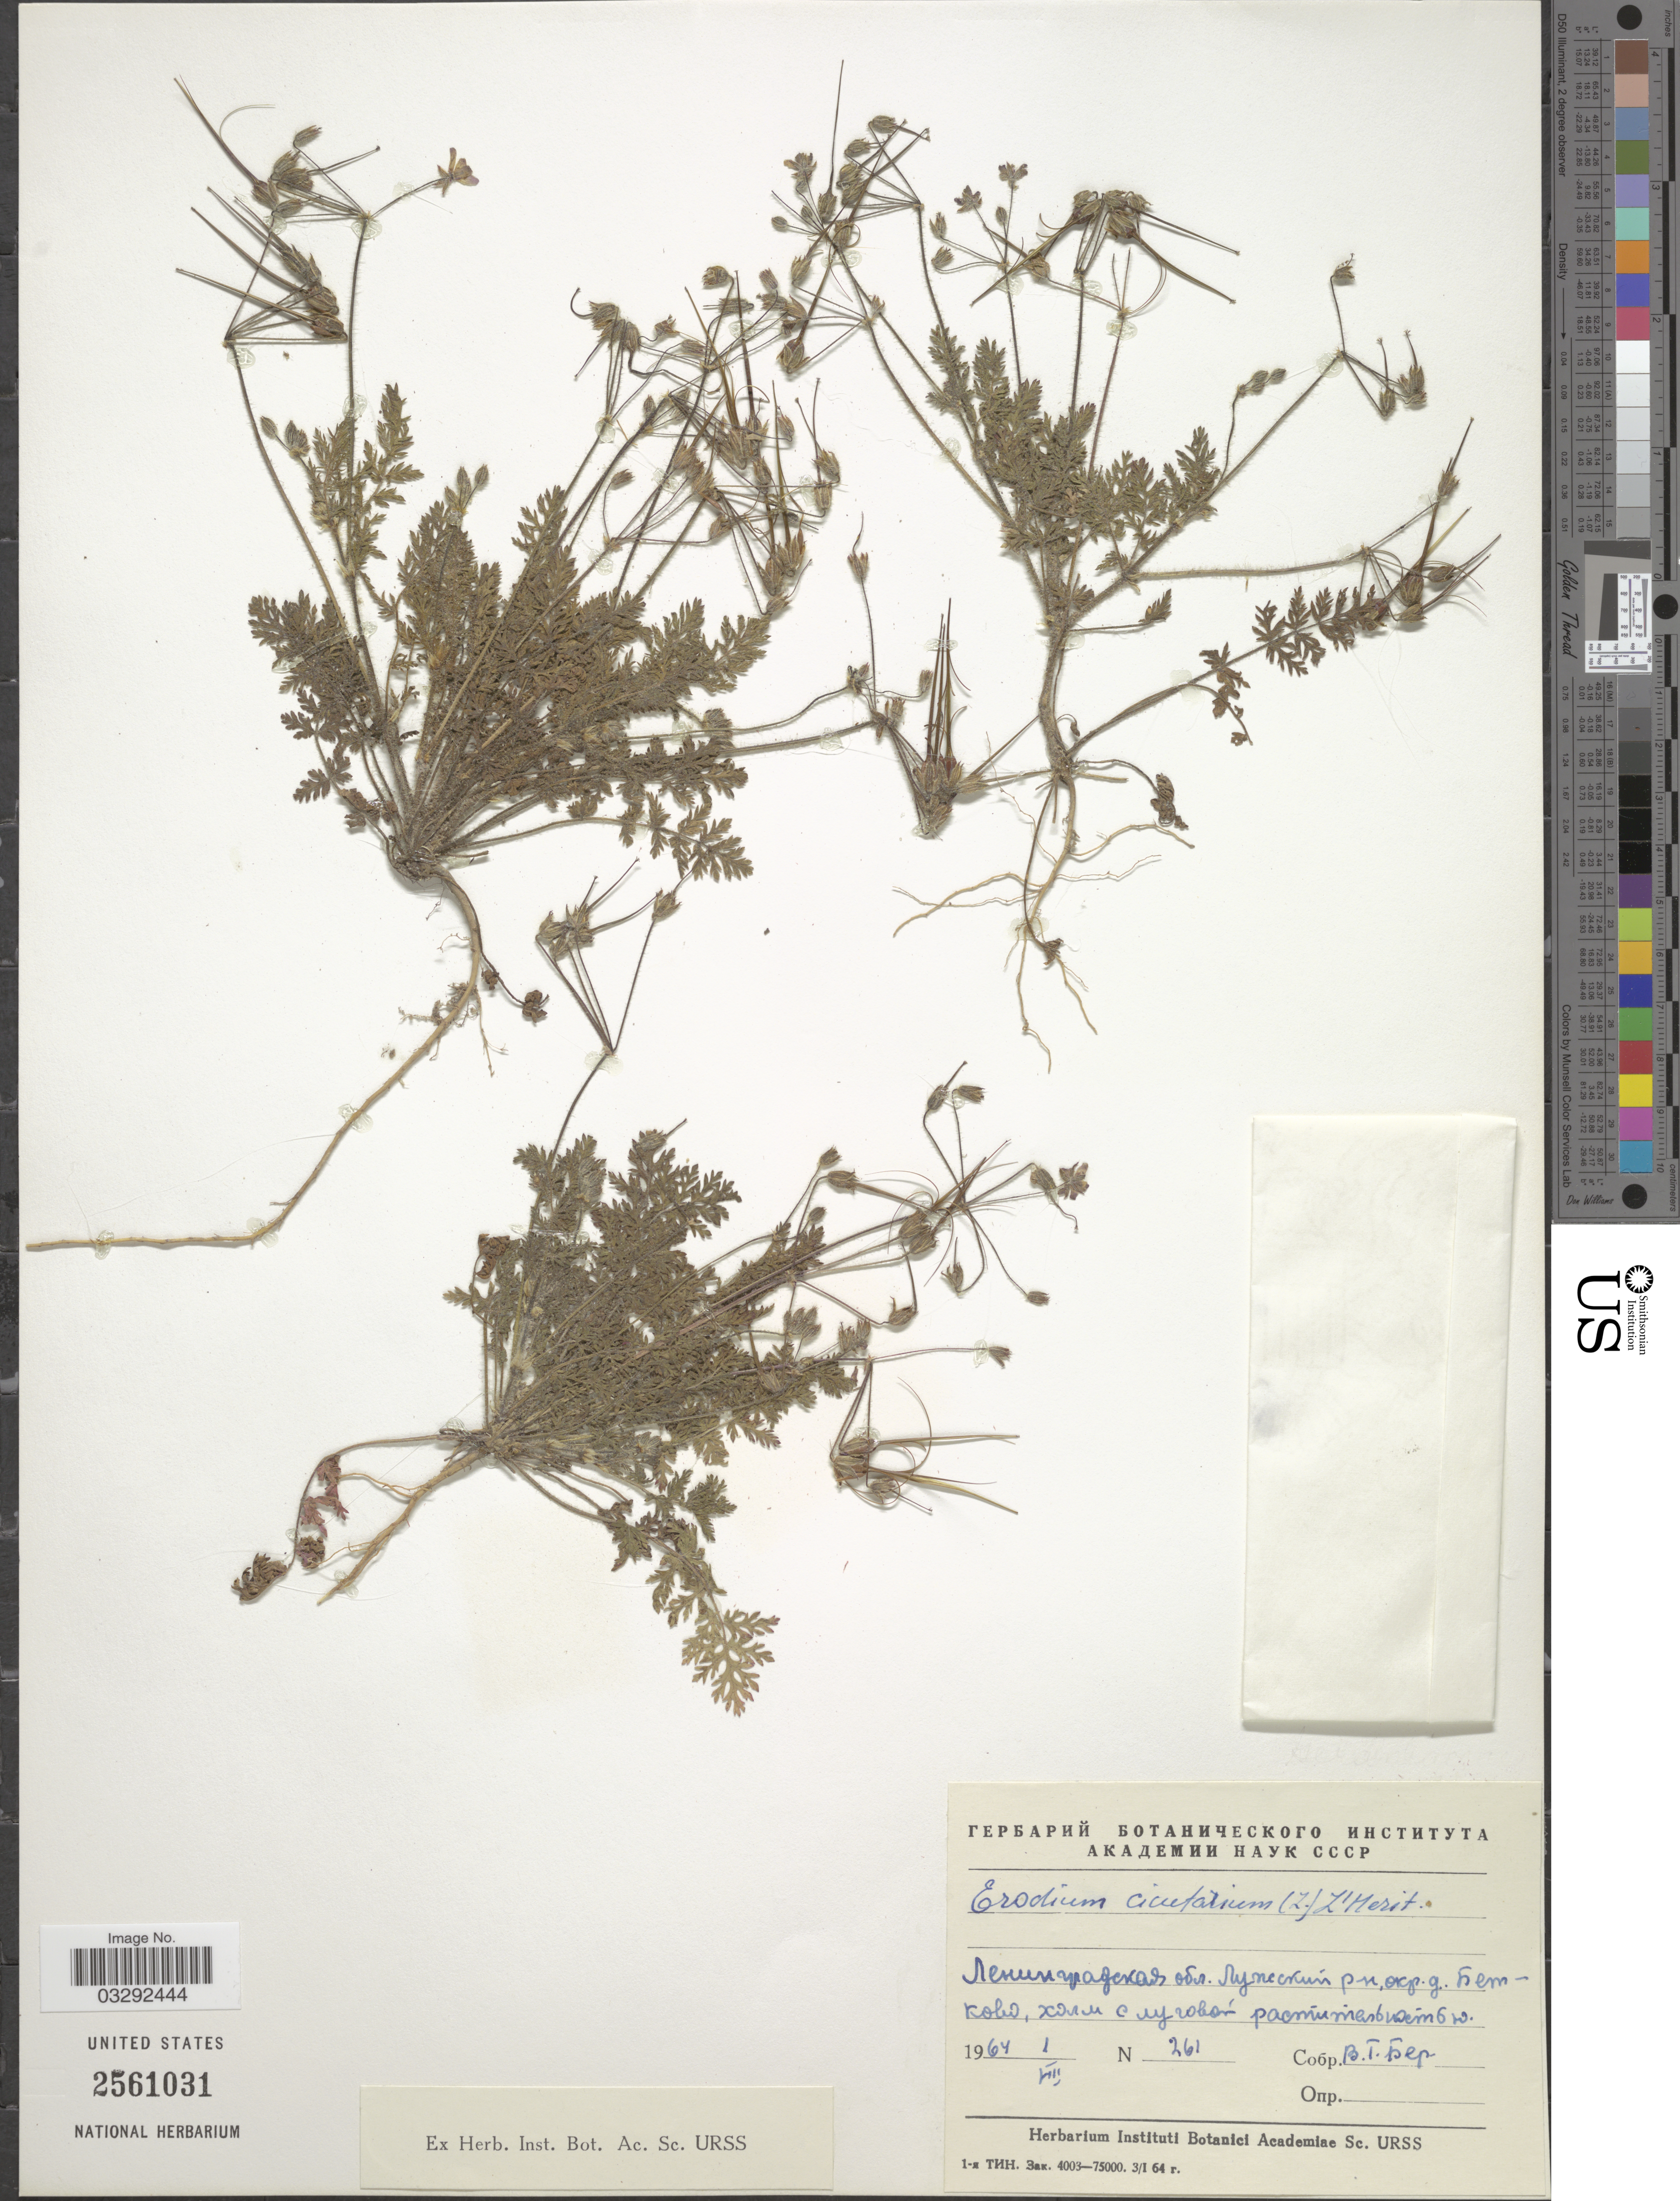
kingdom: Plantae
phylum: Tracheophyta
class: Magnoliopsida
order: Geraniales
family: Geraniaceae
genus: Erodium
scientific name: Erodium cicutarium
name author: (L.) L'Hér.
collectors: V. Ber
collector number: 261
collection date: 1964-08-01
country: Russian Federation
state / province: Leningrad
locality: Luzhskiy, Vicinity of Village Petkovo.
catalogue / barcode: US 2561031